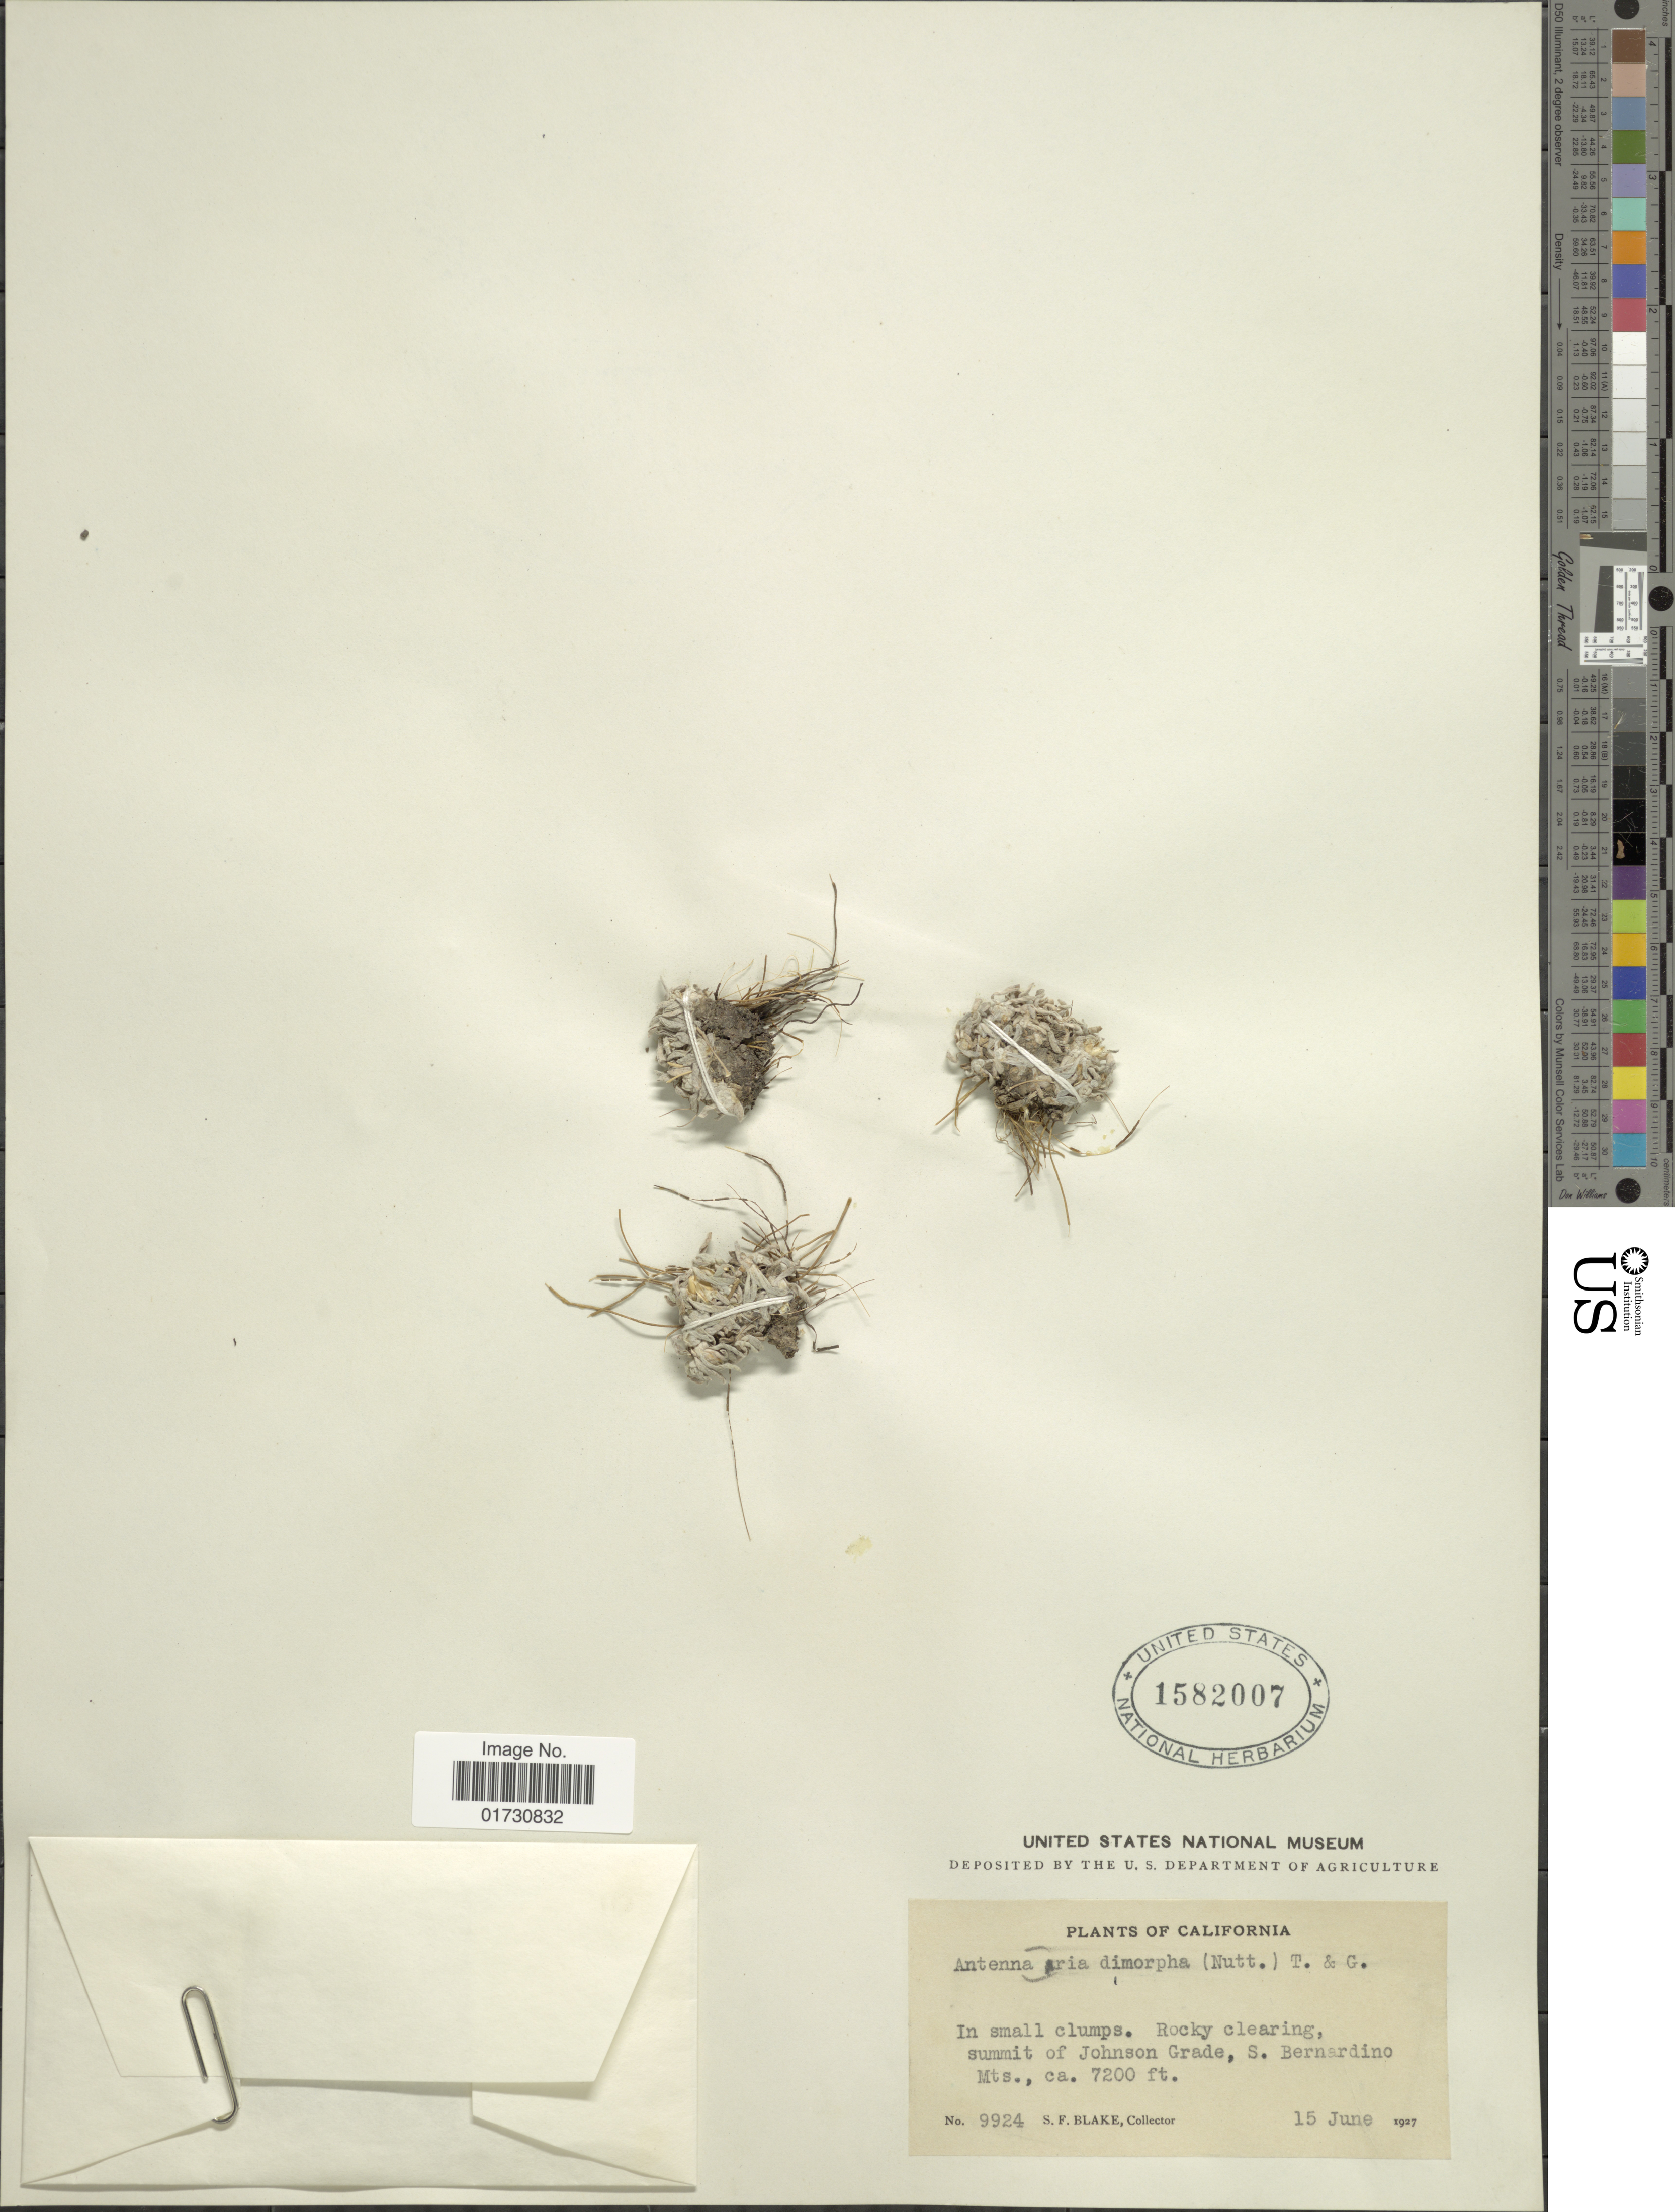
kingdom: Plantae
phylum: Tracheophyta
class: Magnoliopsida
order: Asterales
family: Asteraceae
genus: Antennaria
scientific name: Antennaria dimorpha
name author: (Nutt.) Torr. & A. Gray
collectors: S. Blake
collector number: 9924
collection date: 1927-06-15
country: United States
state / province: California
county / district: San Bernardino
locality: Summit of Johnson Grade, S. Bernardino Mts.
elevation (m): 2195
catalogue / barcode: US 1582007